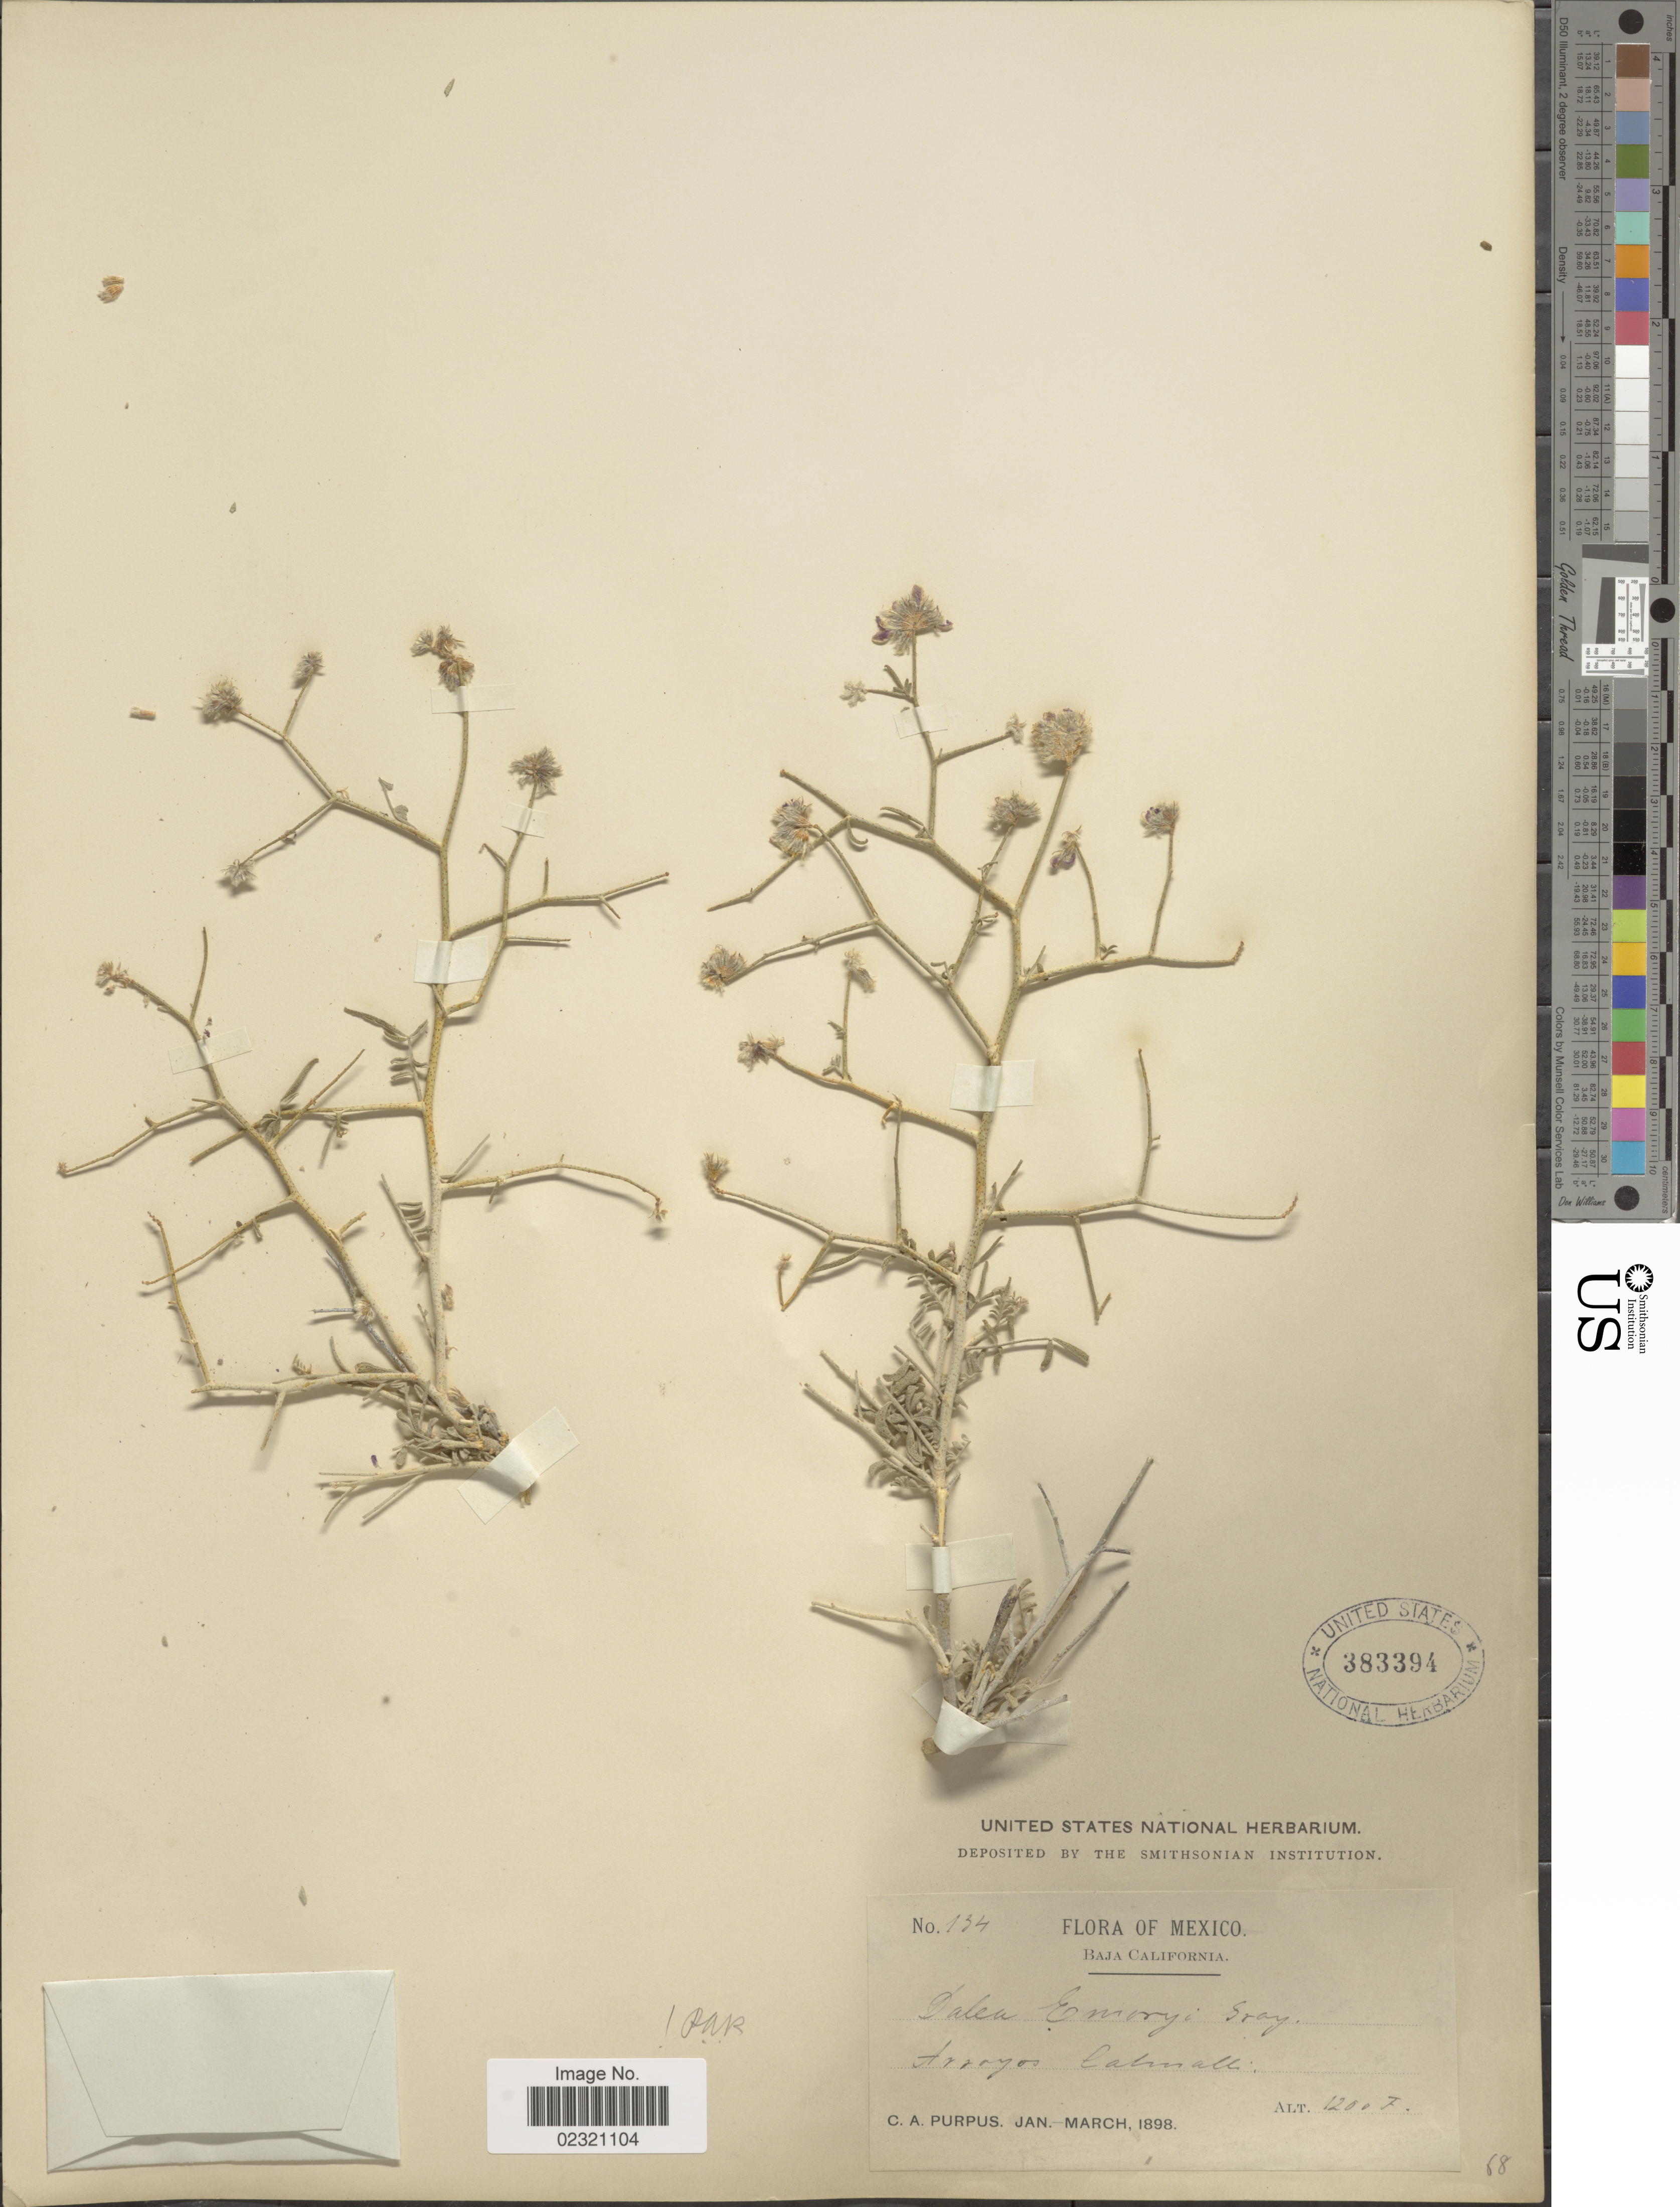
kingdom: Plantae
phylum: Tracheophyta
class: Magnoliopsida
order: Fabales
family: Fabaceae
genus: Psorothamnus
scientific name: Psorothamnus emoryi var. emoryi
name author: (A. Gray) Rydb.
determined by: Strong, M. T., (US), Smithsonian Institution - National Museum of Natural History (UNITED STATES)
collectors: C. A. Purpus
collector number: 134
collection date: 1898-01/1898-03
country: Mexico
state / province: Baja California Norte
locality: Trojos Calmalli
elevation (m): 366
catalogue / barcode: US 383394